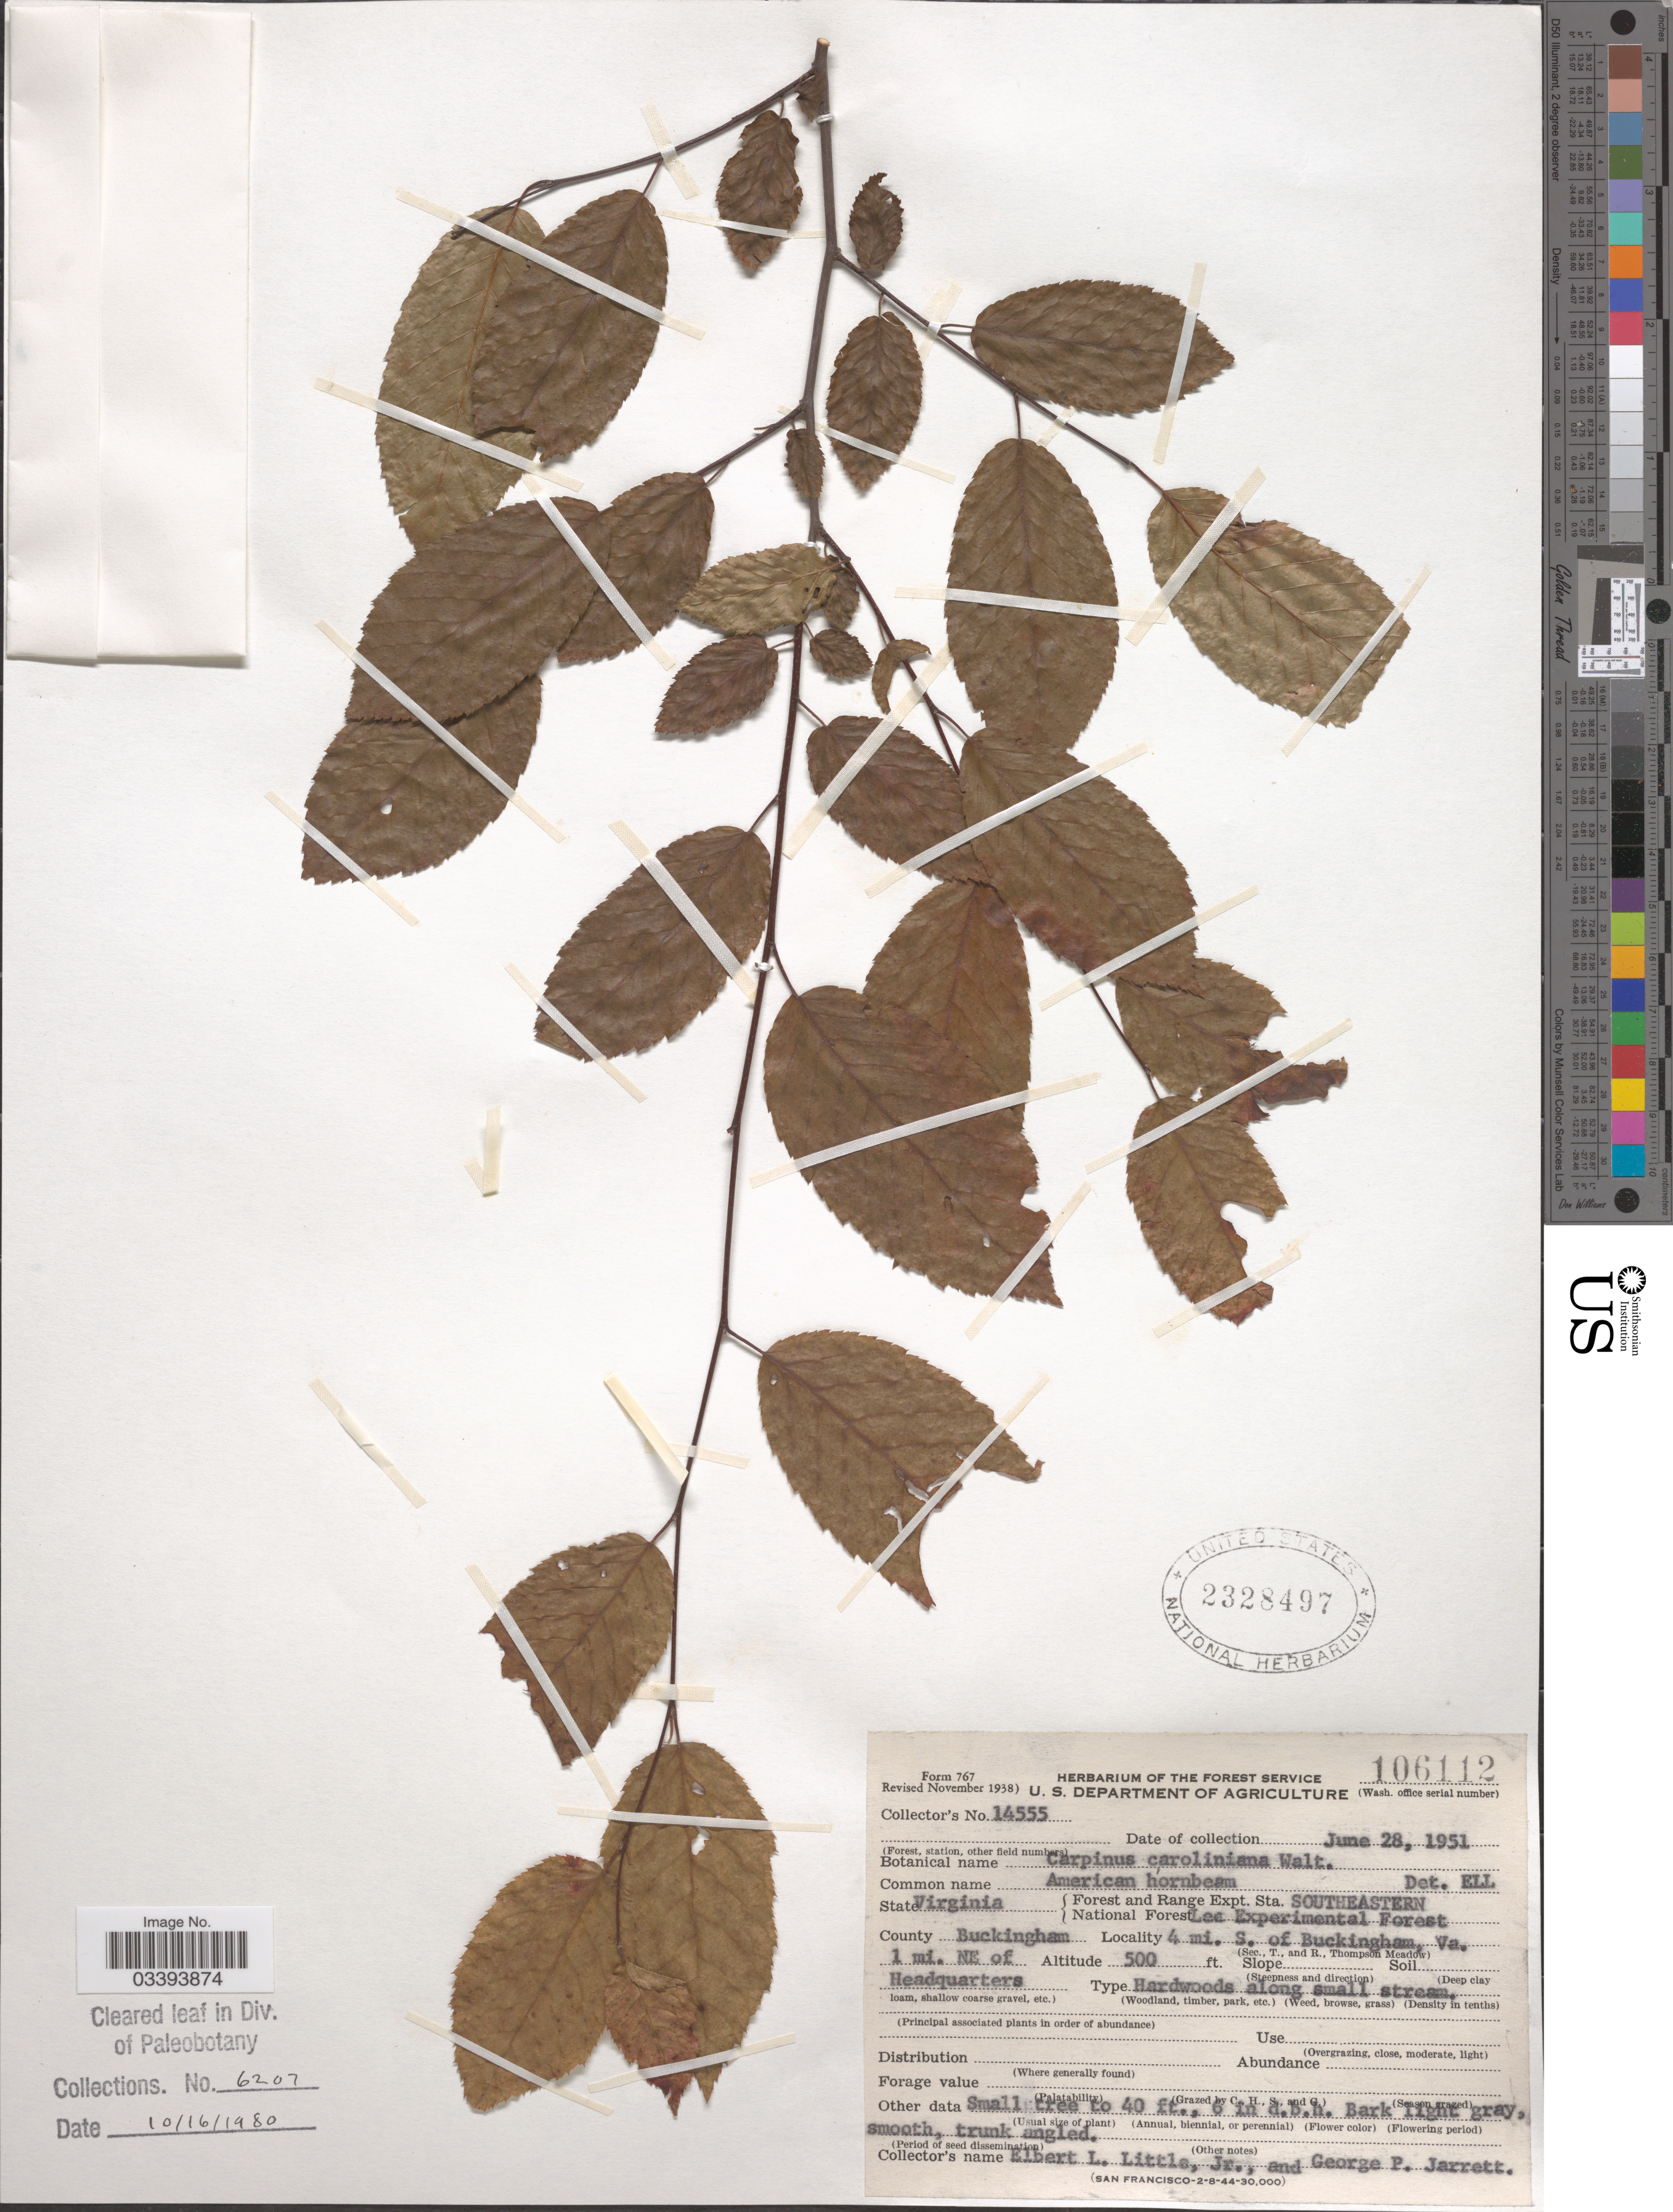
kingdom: Plantae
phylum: Tracheophyta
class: Magnoliopsida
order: Fagales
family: Betulaceae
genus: Carpinus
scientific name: Carpinus caroliniana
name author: Walter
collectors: E. L. Little & G. Jarrett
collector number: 14555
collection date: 1951-06-28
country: United States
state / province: Virginia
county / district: Buckingham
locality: Forest and Range Expt. Sta. Southeastern. National Forest Lee Experimental Forest. County Buckingham. 4 mi. S. of Buckingham, Va. 1 mi. NE of Headquarters.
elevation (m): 152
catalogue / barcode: US 2328497